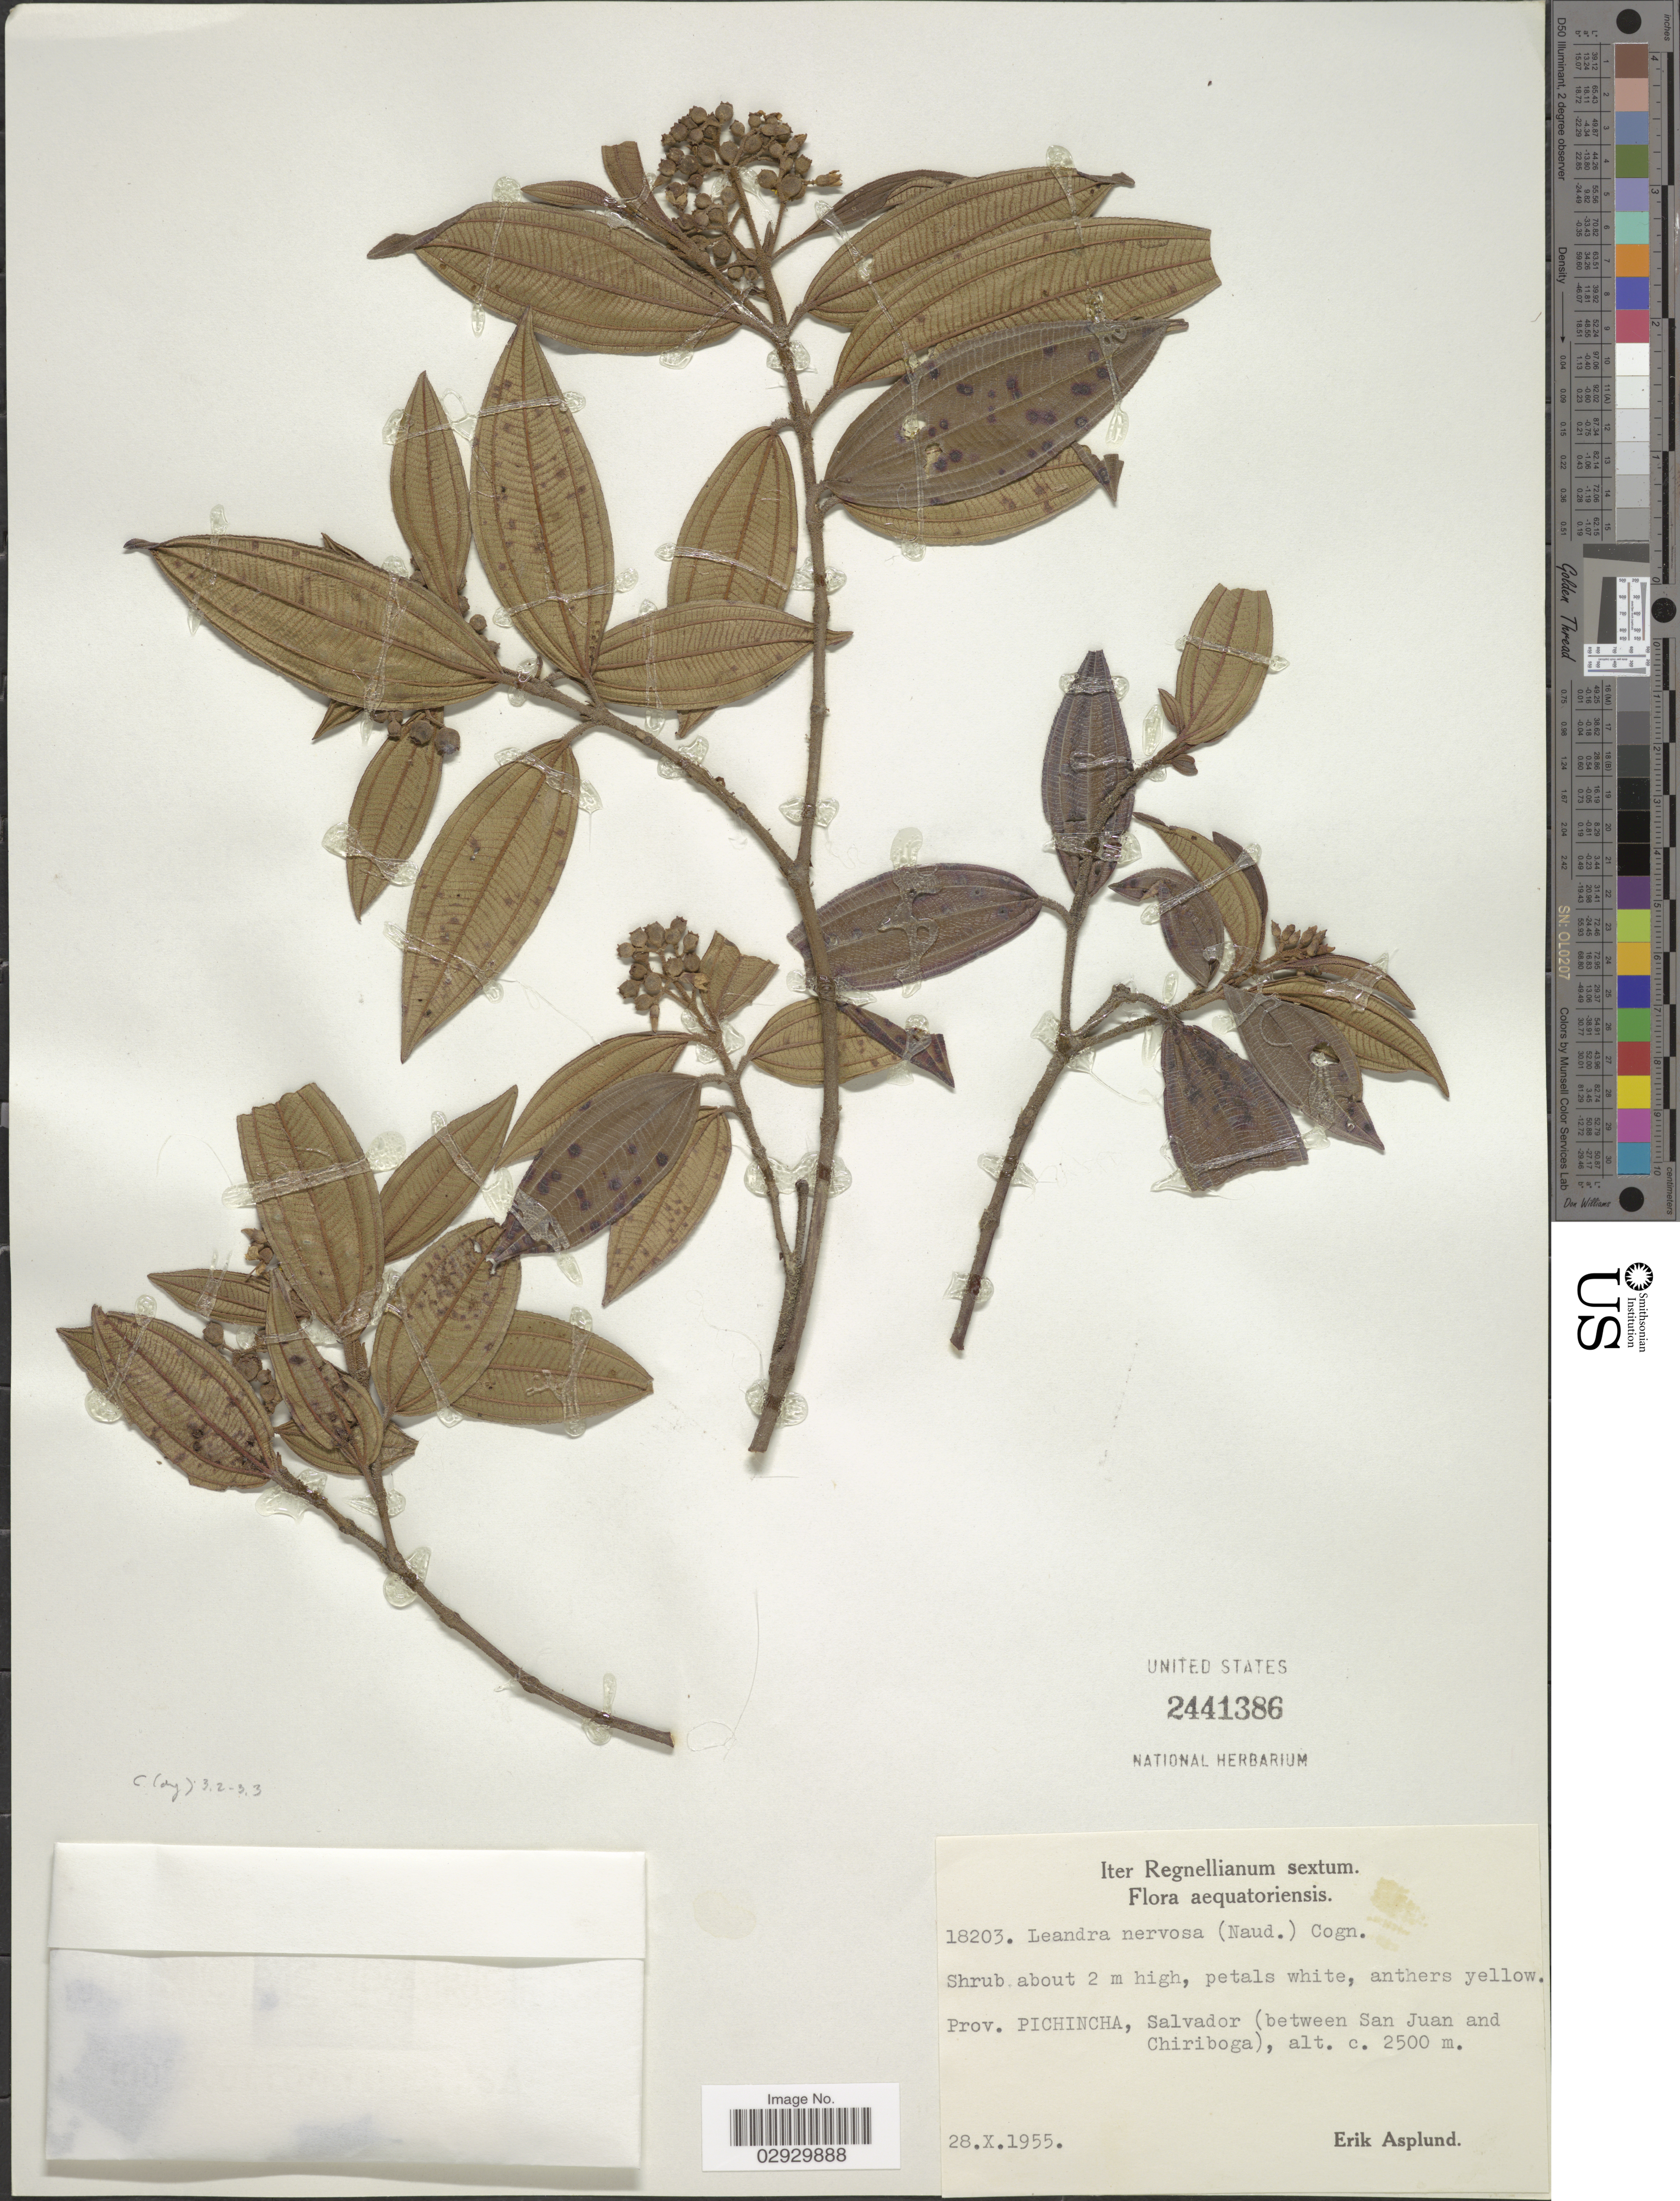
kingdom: Plantae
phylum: Tracheophyta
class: Magnoliopsida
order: Myrtales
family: Melastomataceae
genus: Leandra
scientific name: Leandra nervosa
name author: (Naudin) Cogn.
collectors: E. Asplund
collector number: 18203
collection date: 1955-10-28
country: Ecuador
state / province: Pichincha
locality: Salvador (between San Juan and Chiriboga).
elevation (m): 2500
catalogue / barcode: US 2441386